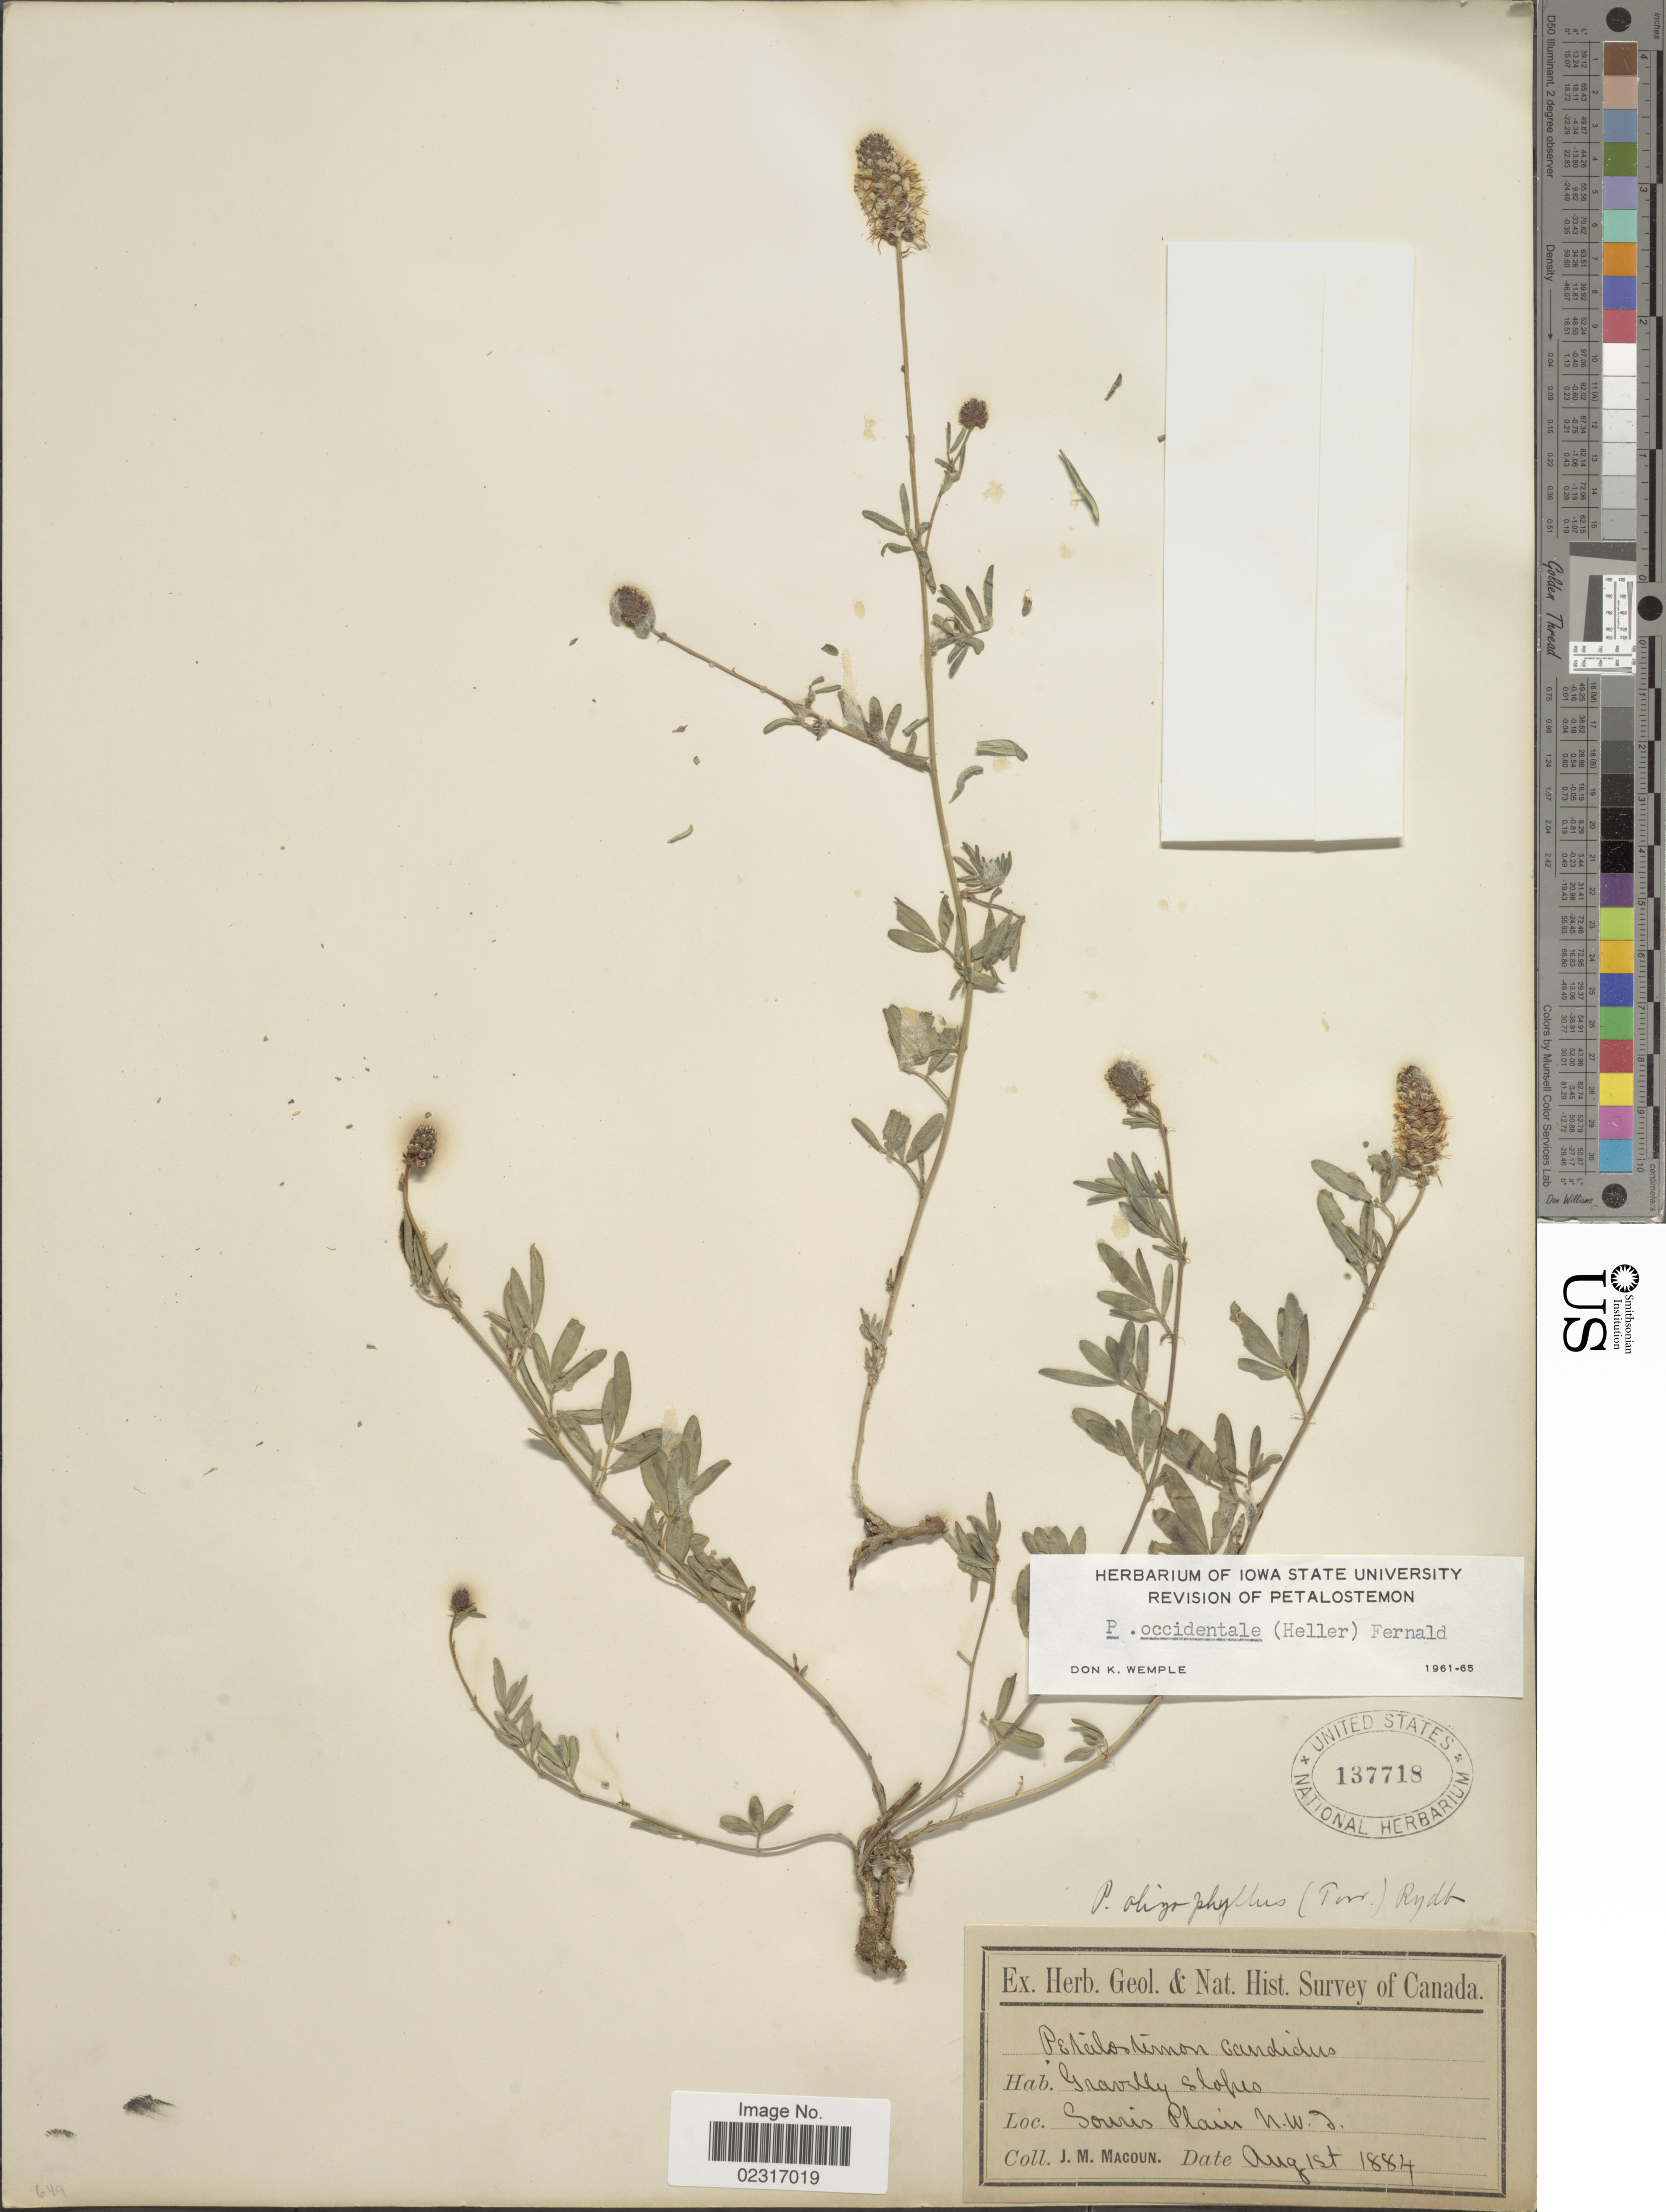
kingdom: Plantae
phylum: Tracheophyta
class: Magnoliopsida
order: Fabales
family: Fabaceae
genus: Dalea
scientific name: Dalea candida var. oligophylla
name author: (Torr) Shinners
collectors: J. M. Macoun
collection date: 1884-08-01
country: Canada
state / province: Northwest Territories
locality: Canada. Souris Plain, N.W.T.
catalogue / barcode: US 137718